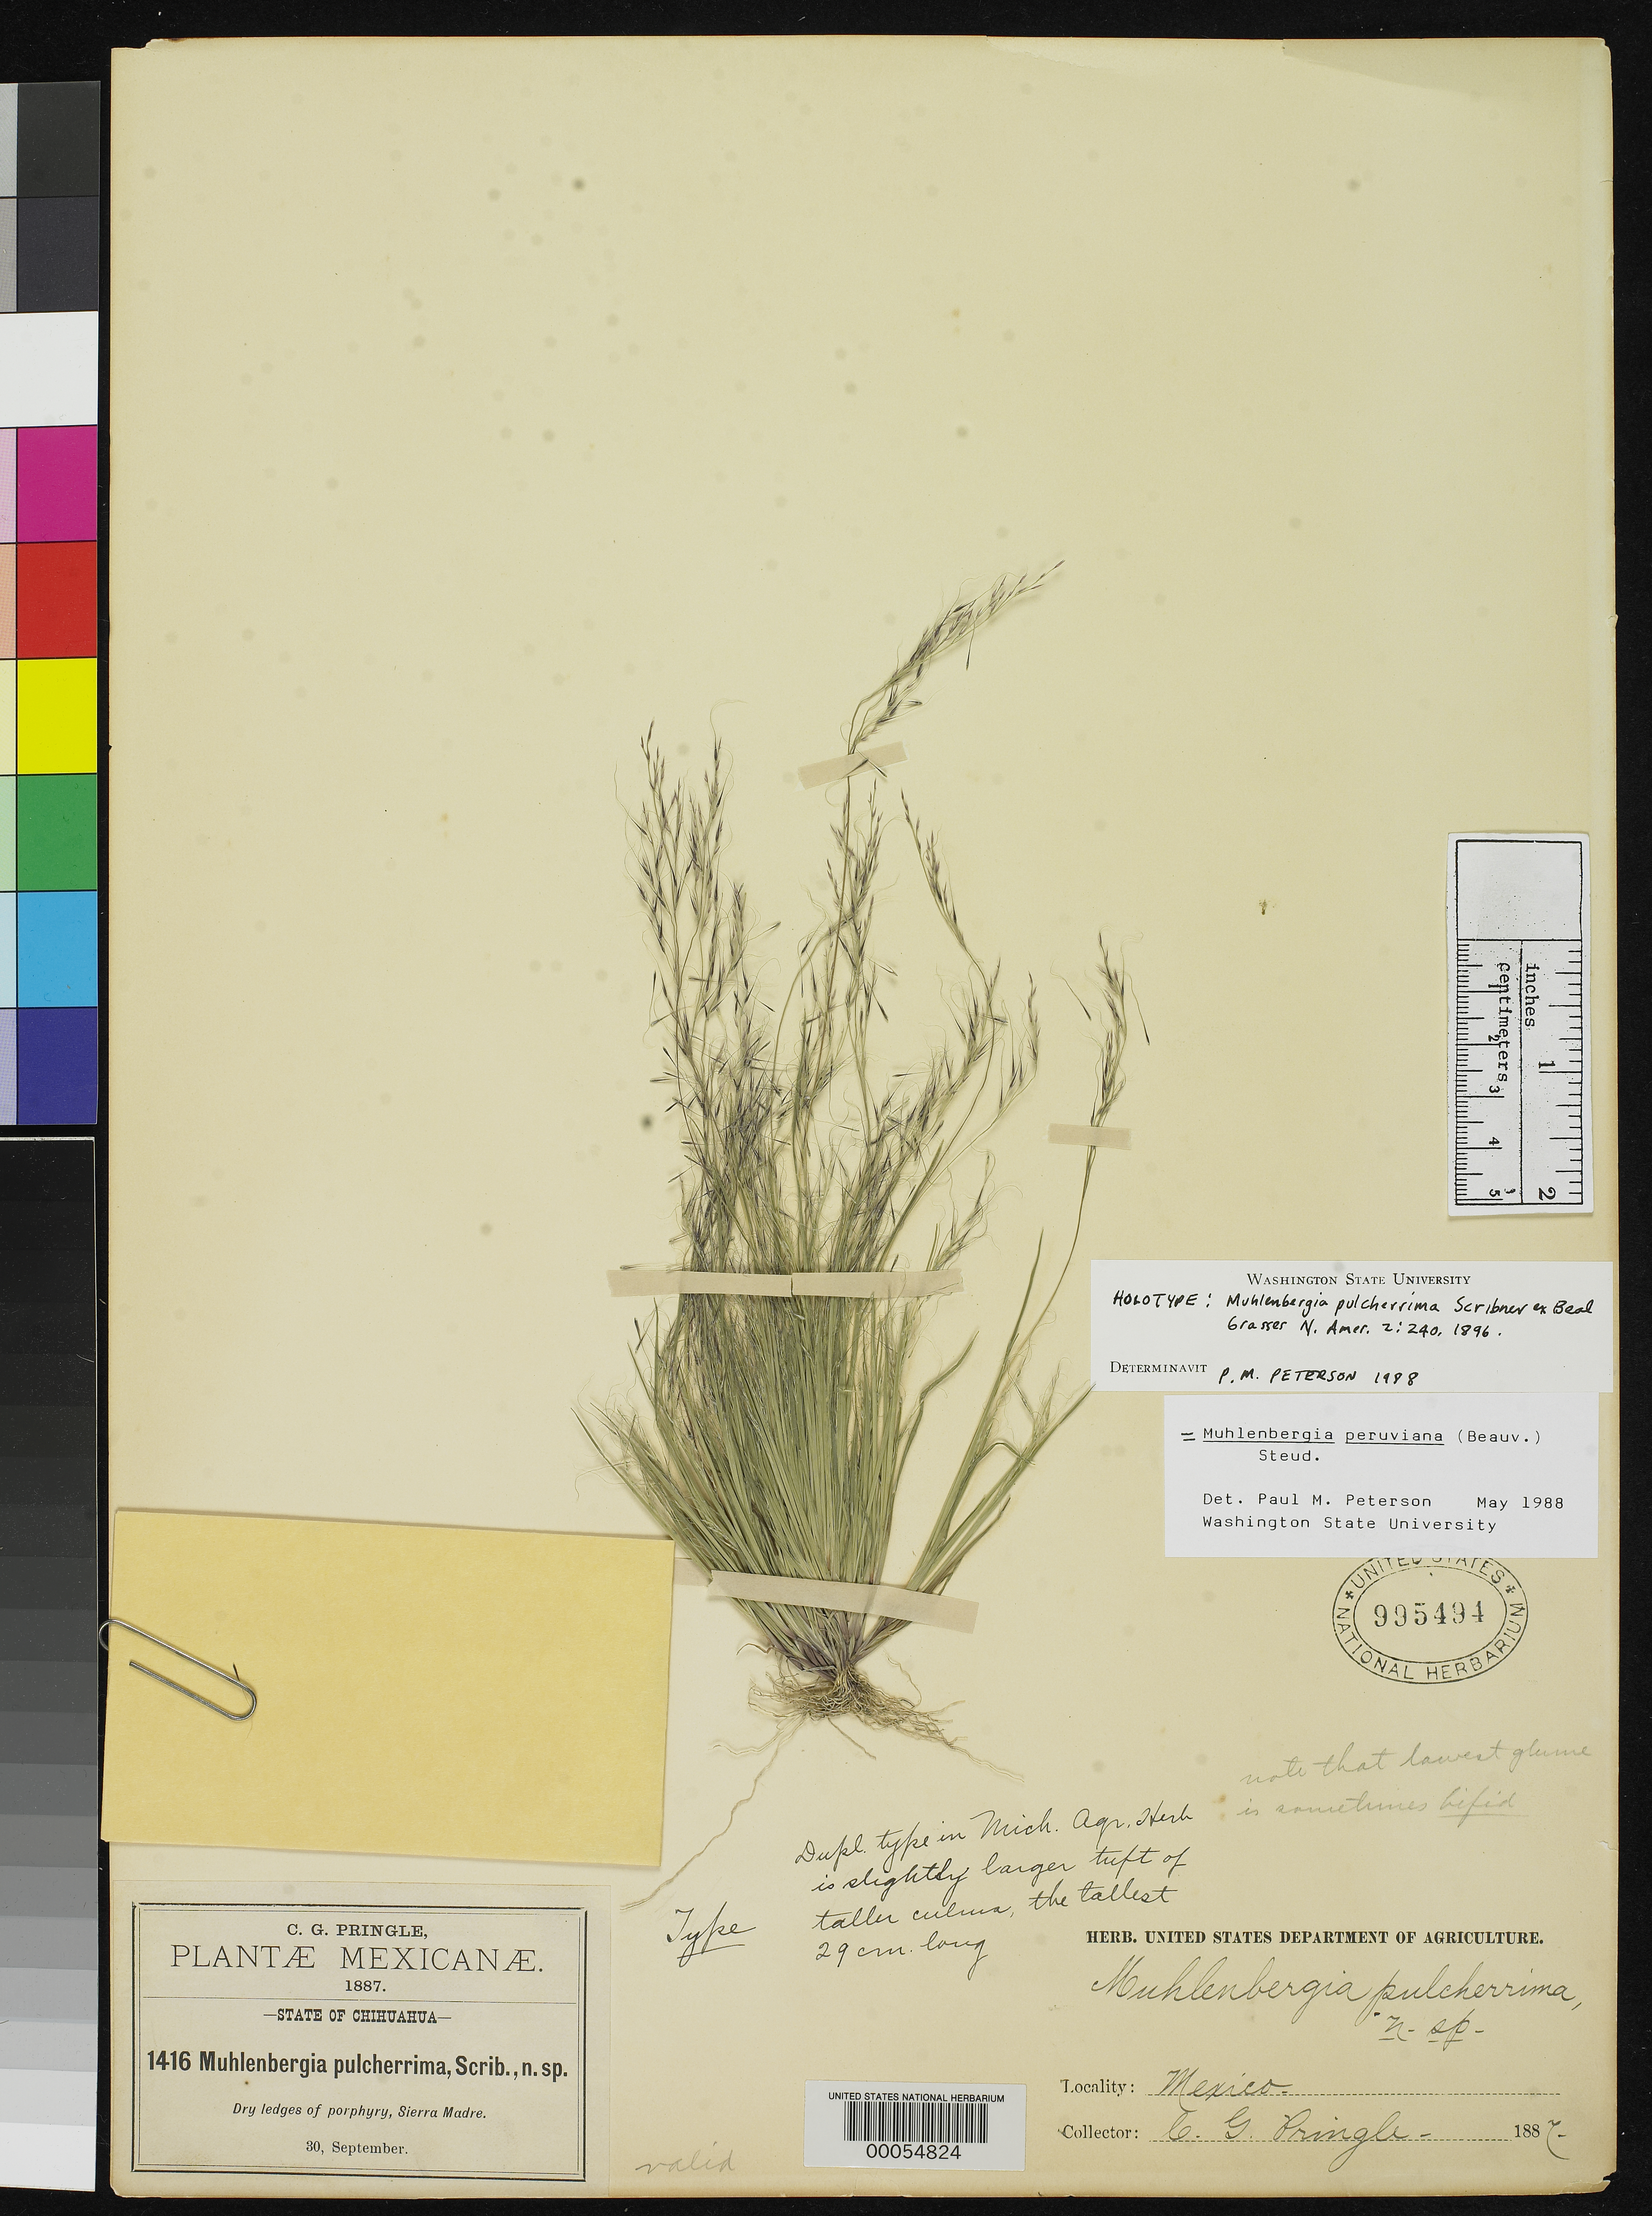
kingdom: Plantae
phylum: Tracheophyta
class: Liliopsida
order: Poales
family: Poaceae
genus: Muhlenbergia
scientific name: Muhlenbergia pulcherrima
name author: Scribn. ex W.J. Beal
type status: Isotype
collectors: C. G. Pringle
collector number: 1416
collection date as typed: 30 Sep 1887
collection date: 1887-09-30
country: Mexico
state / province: Chihuahua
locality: Sierra Madre.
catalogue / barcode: US 995494